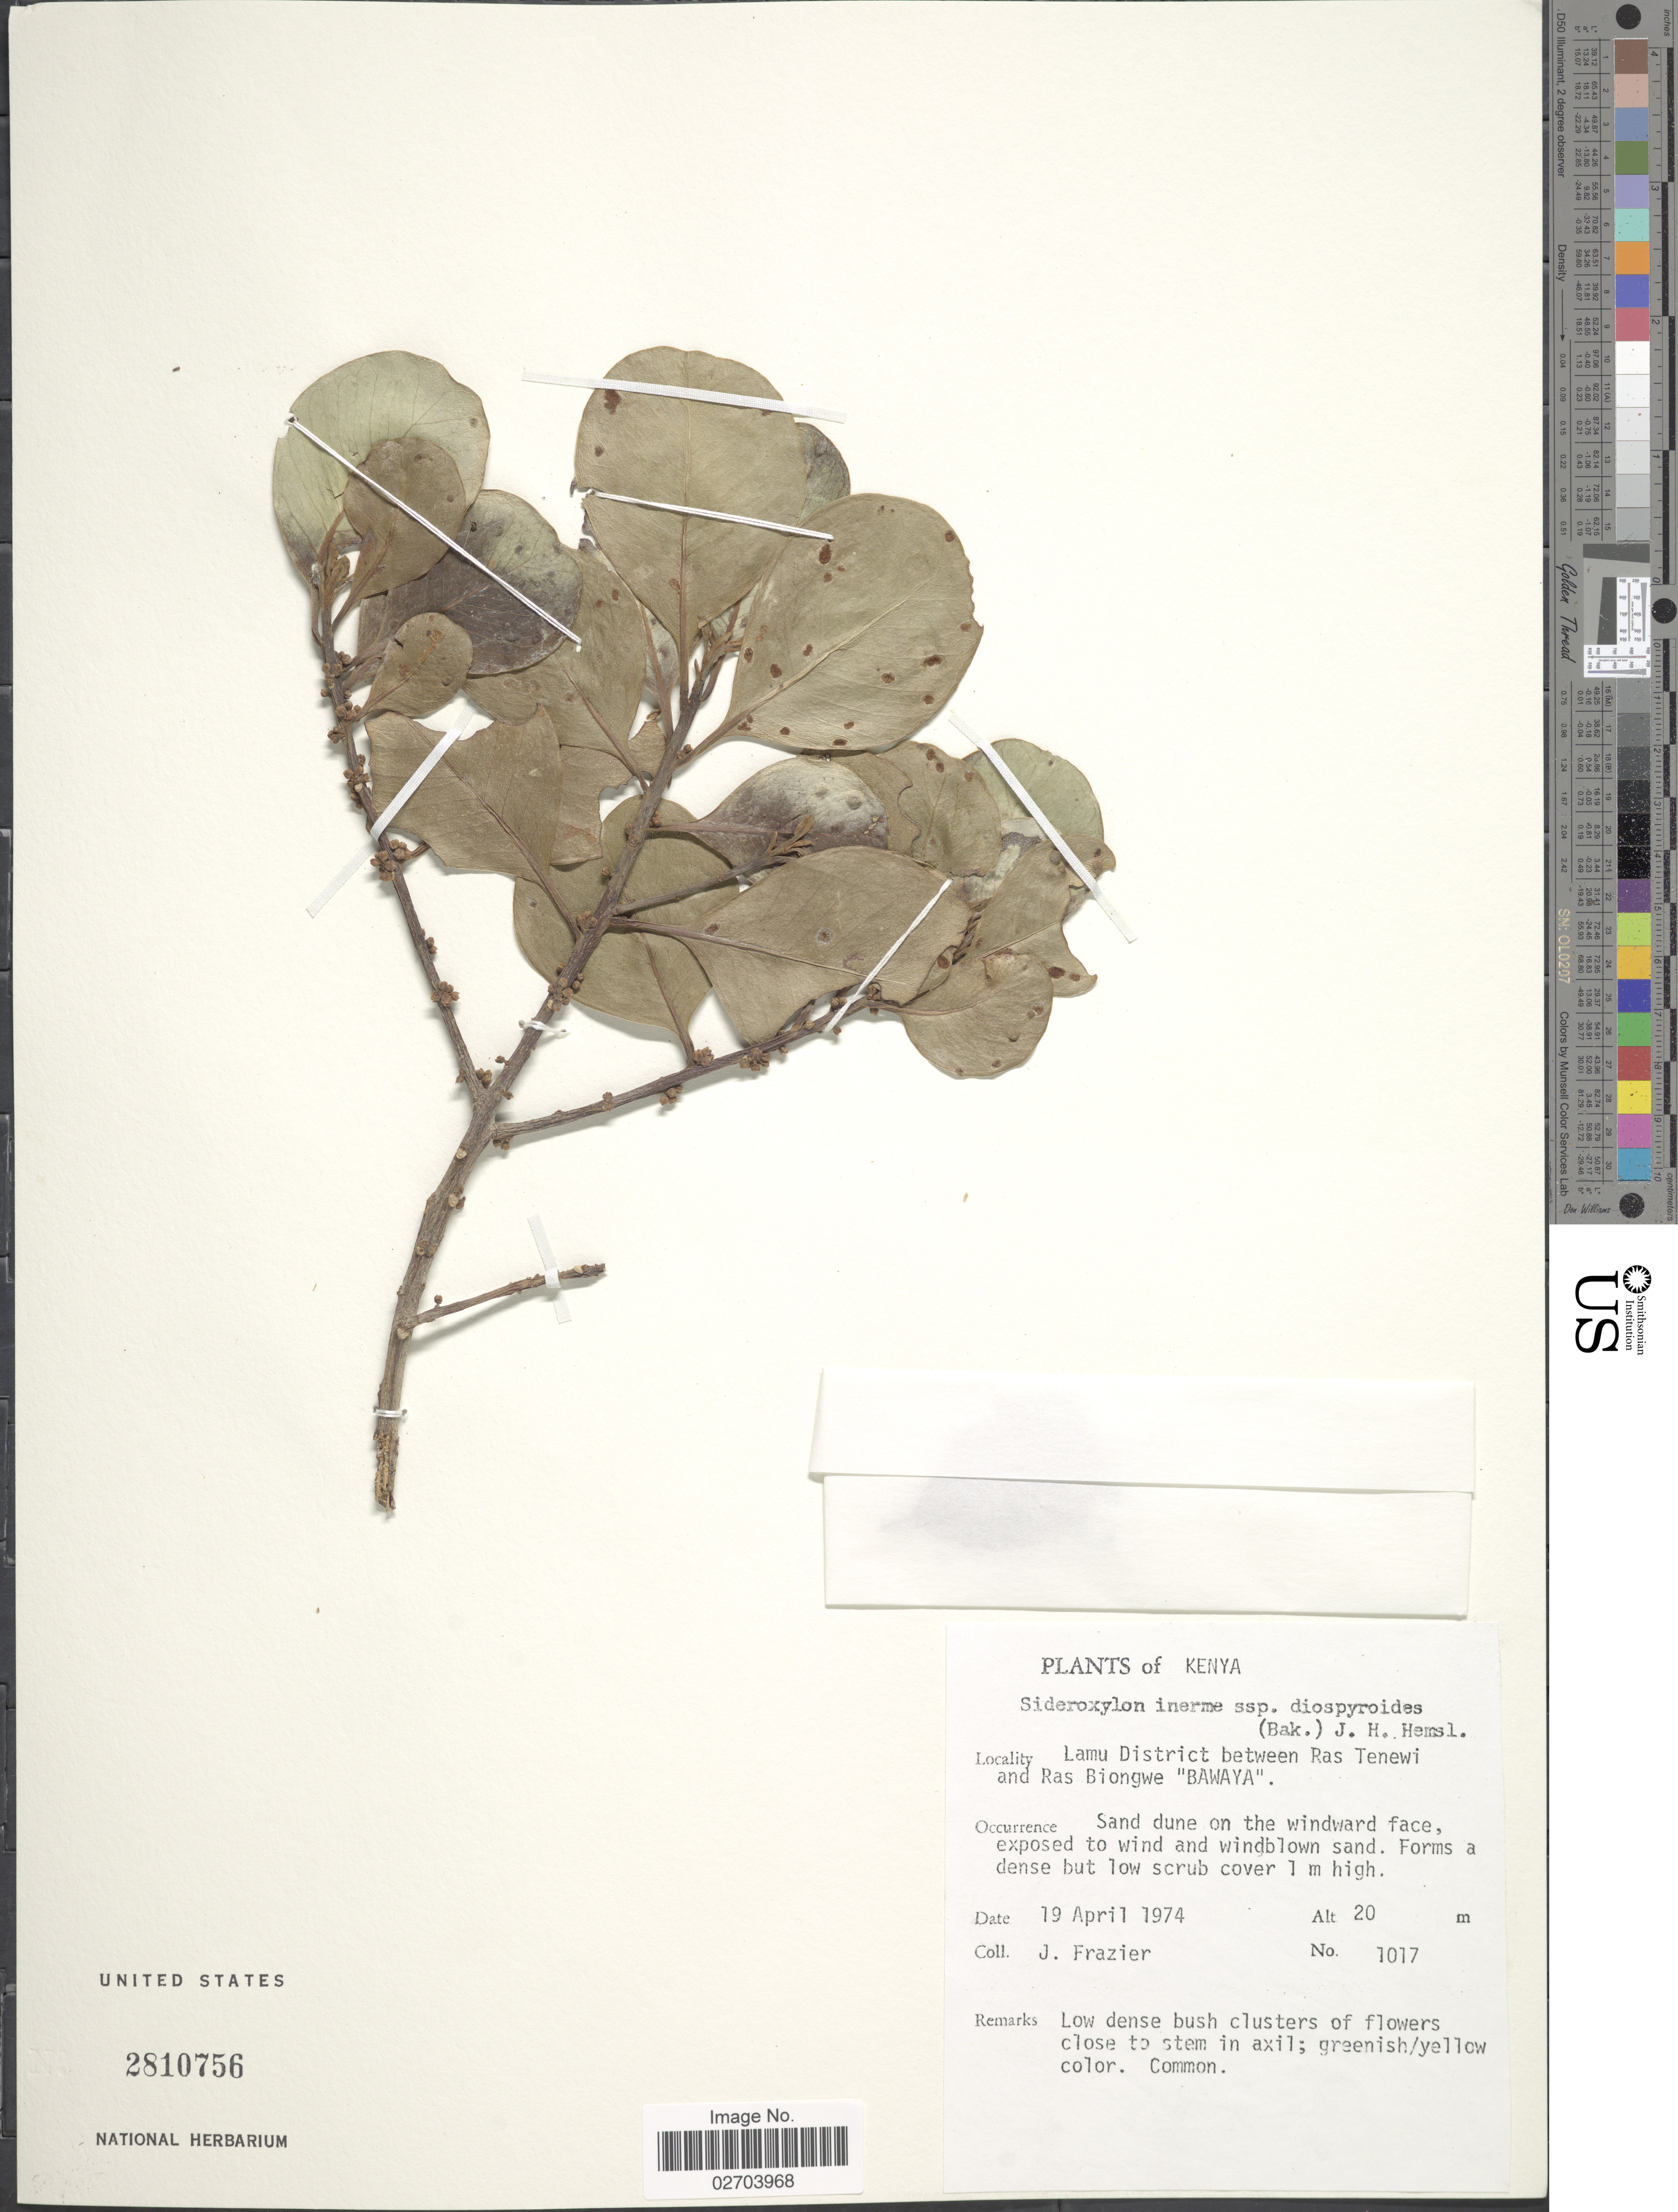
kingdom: Plantae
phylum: Tracheophyta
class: Magnoliopsida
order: Ericales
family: Sapotaceae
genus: Sideroxylon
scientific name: Sideroxylon inerme subsp. diospyroides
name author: J.H. Hemsl.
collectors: J. Frazier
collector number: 1017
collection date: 1974-04-19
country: Kenya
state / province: Lamu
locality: Kenya. Lamu District between Ras Tenewi and Ras Biongwe "Bawaya".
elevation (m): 20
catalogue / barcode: US 2810756